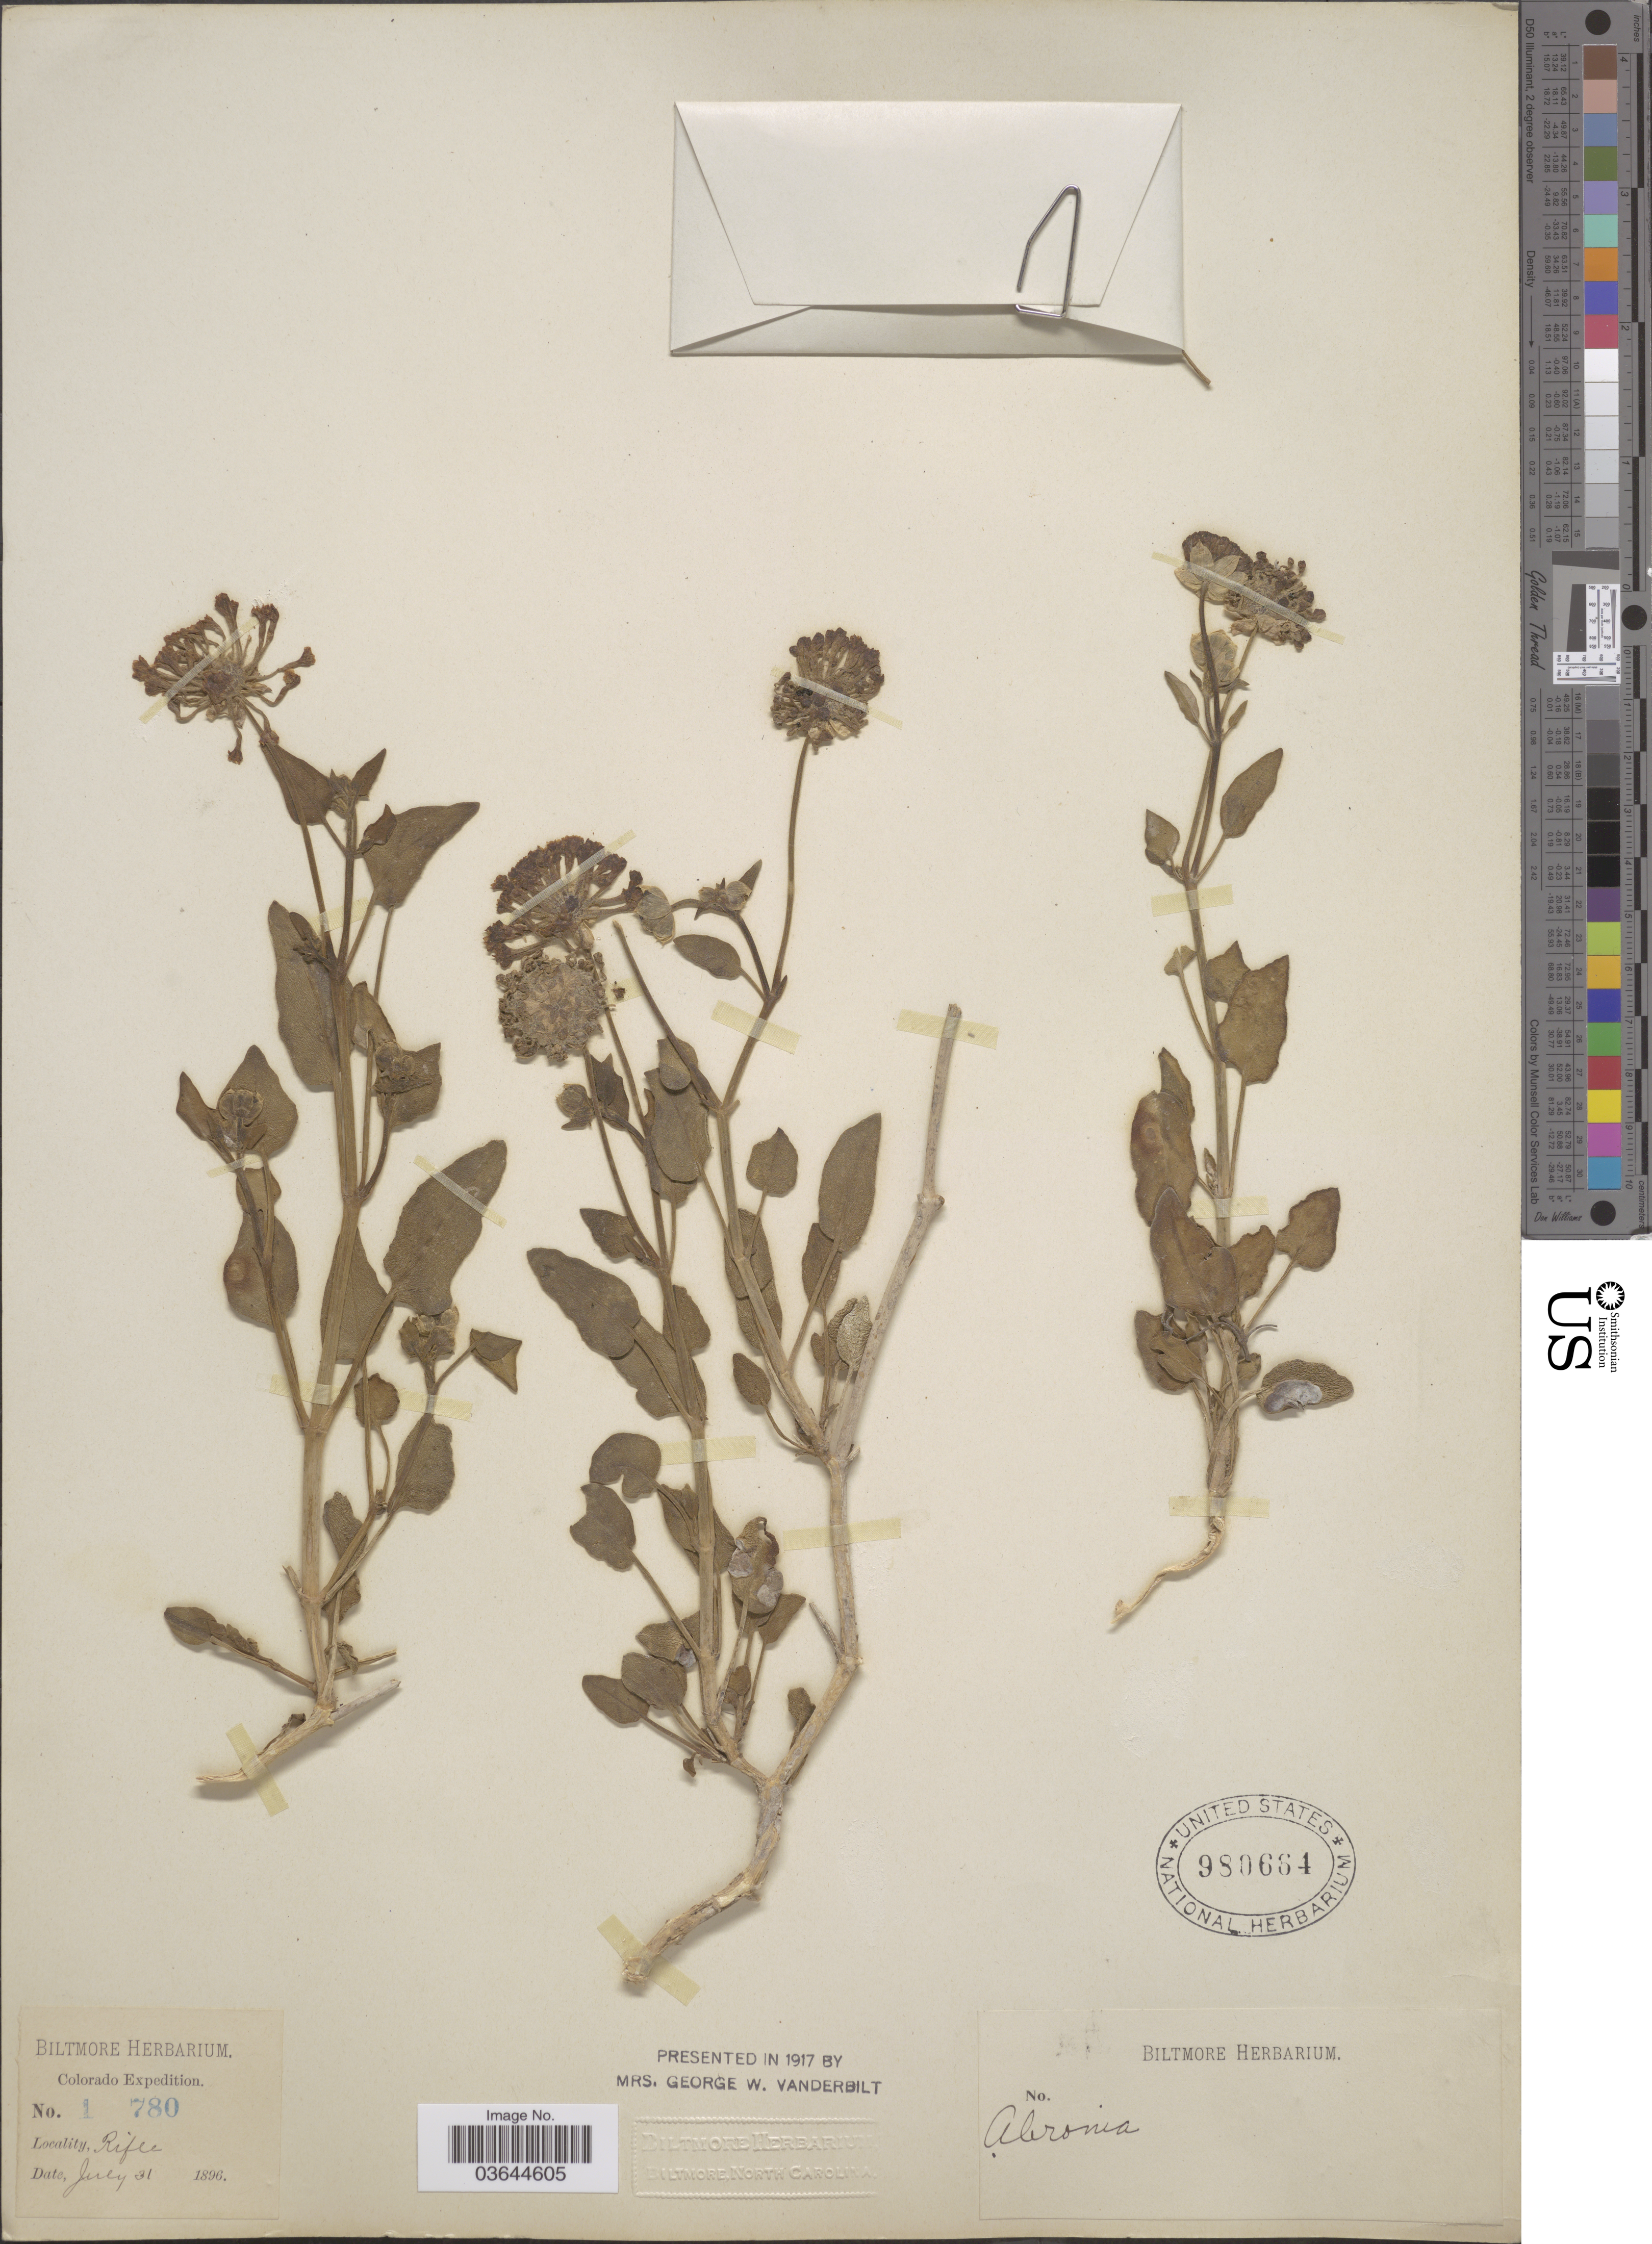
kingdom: Plantae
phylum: Tracheophyta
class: Magnoliopsida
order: Caryophyllales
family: Nyctaginaceae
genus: Abronia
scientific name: Abronia elliptica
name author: A. Nelson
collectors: ex herb. Biltmore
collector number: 1780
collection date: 1896-07-31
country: United States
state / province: Colorado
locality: Rifle.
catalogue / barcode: US 980664